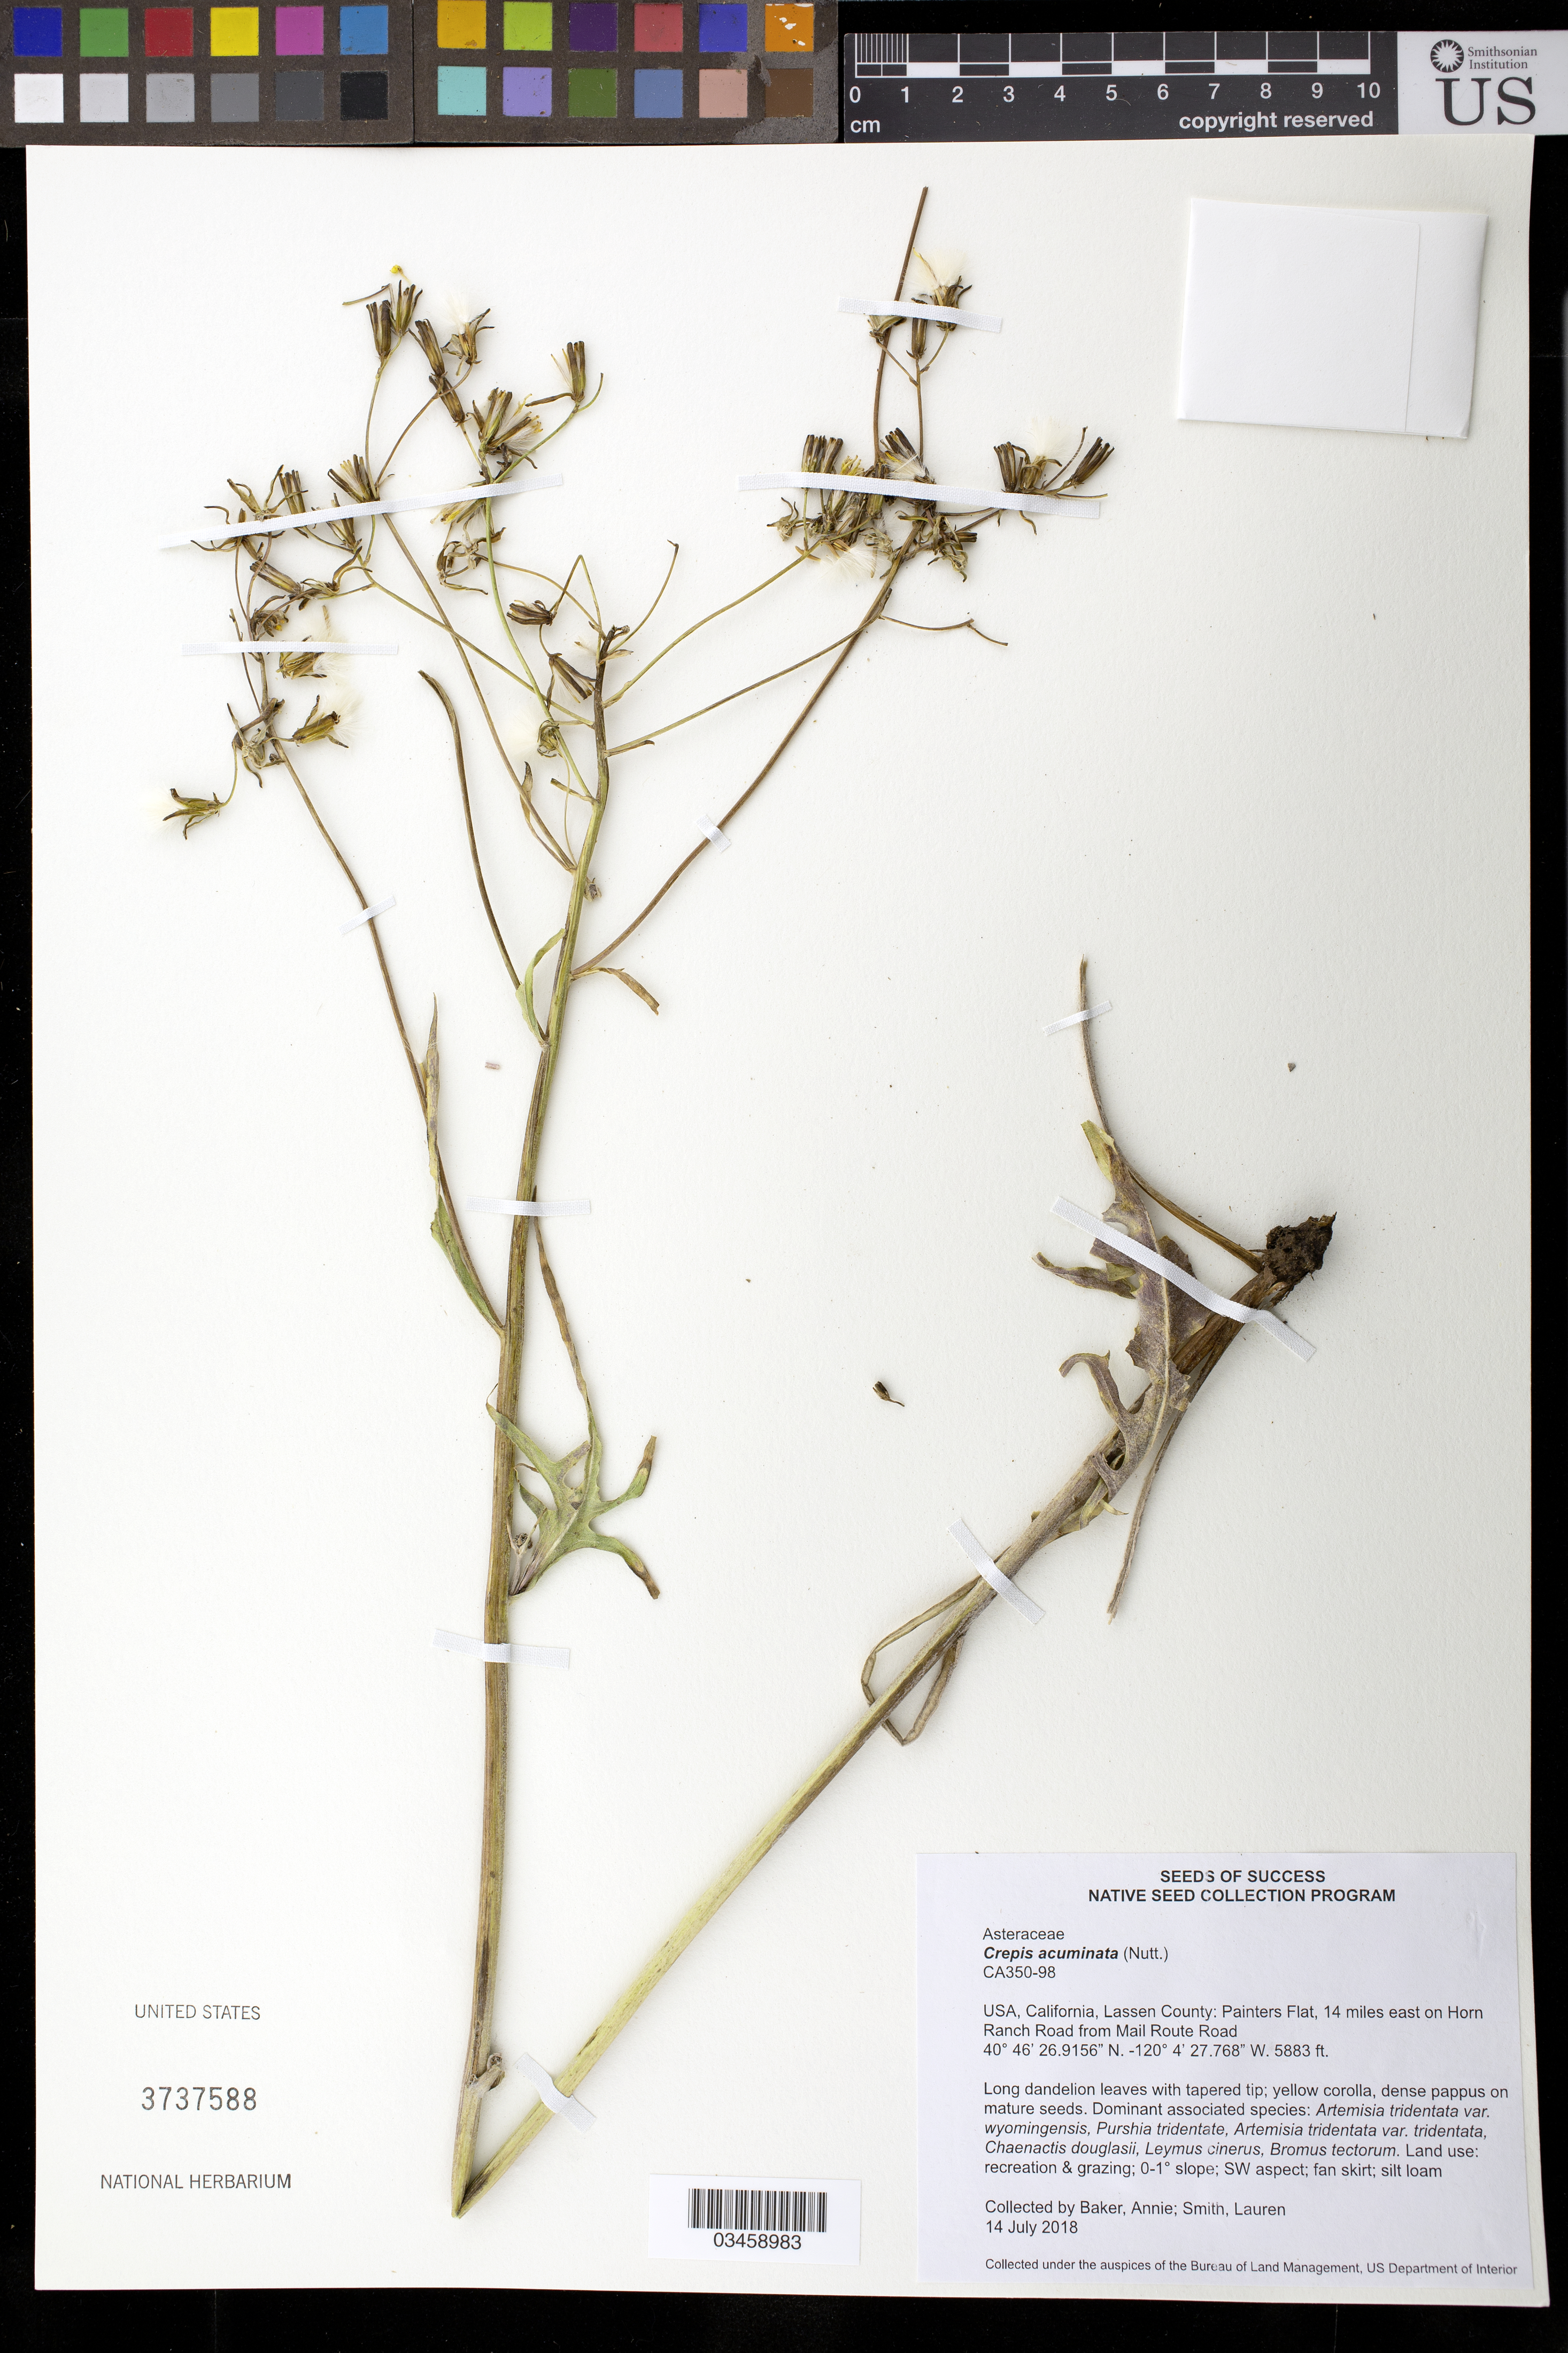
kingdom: Plantae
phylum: Tracheophyta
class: Magnoliopsida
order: Asterales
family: Asteraceae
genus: Crepis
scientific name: Crepis acuminata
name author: Nutt.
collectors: A. Baker & L. Smith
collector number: CA350-98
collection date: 2018-07-14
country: United States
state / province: California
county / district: Lassen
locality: Painters Flat 14 mi. E on Horn Ranch Road from Mail Route Road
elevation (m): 1793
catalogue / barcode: US 3737585